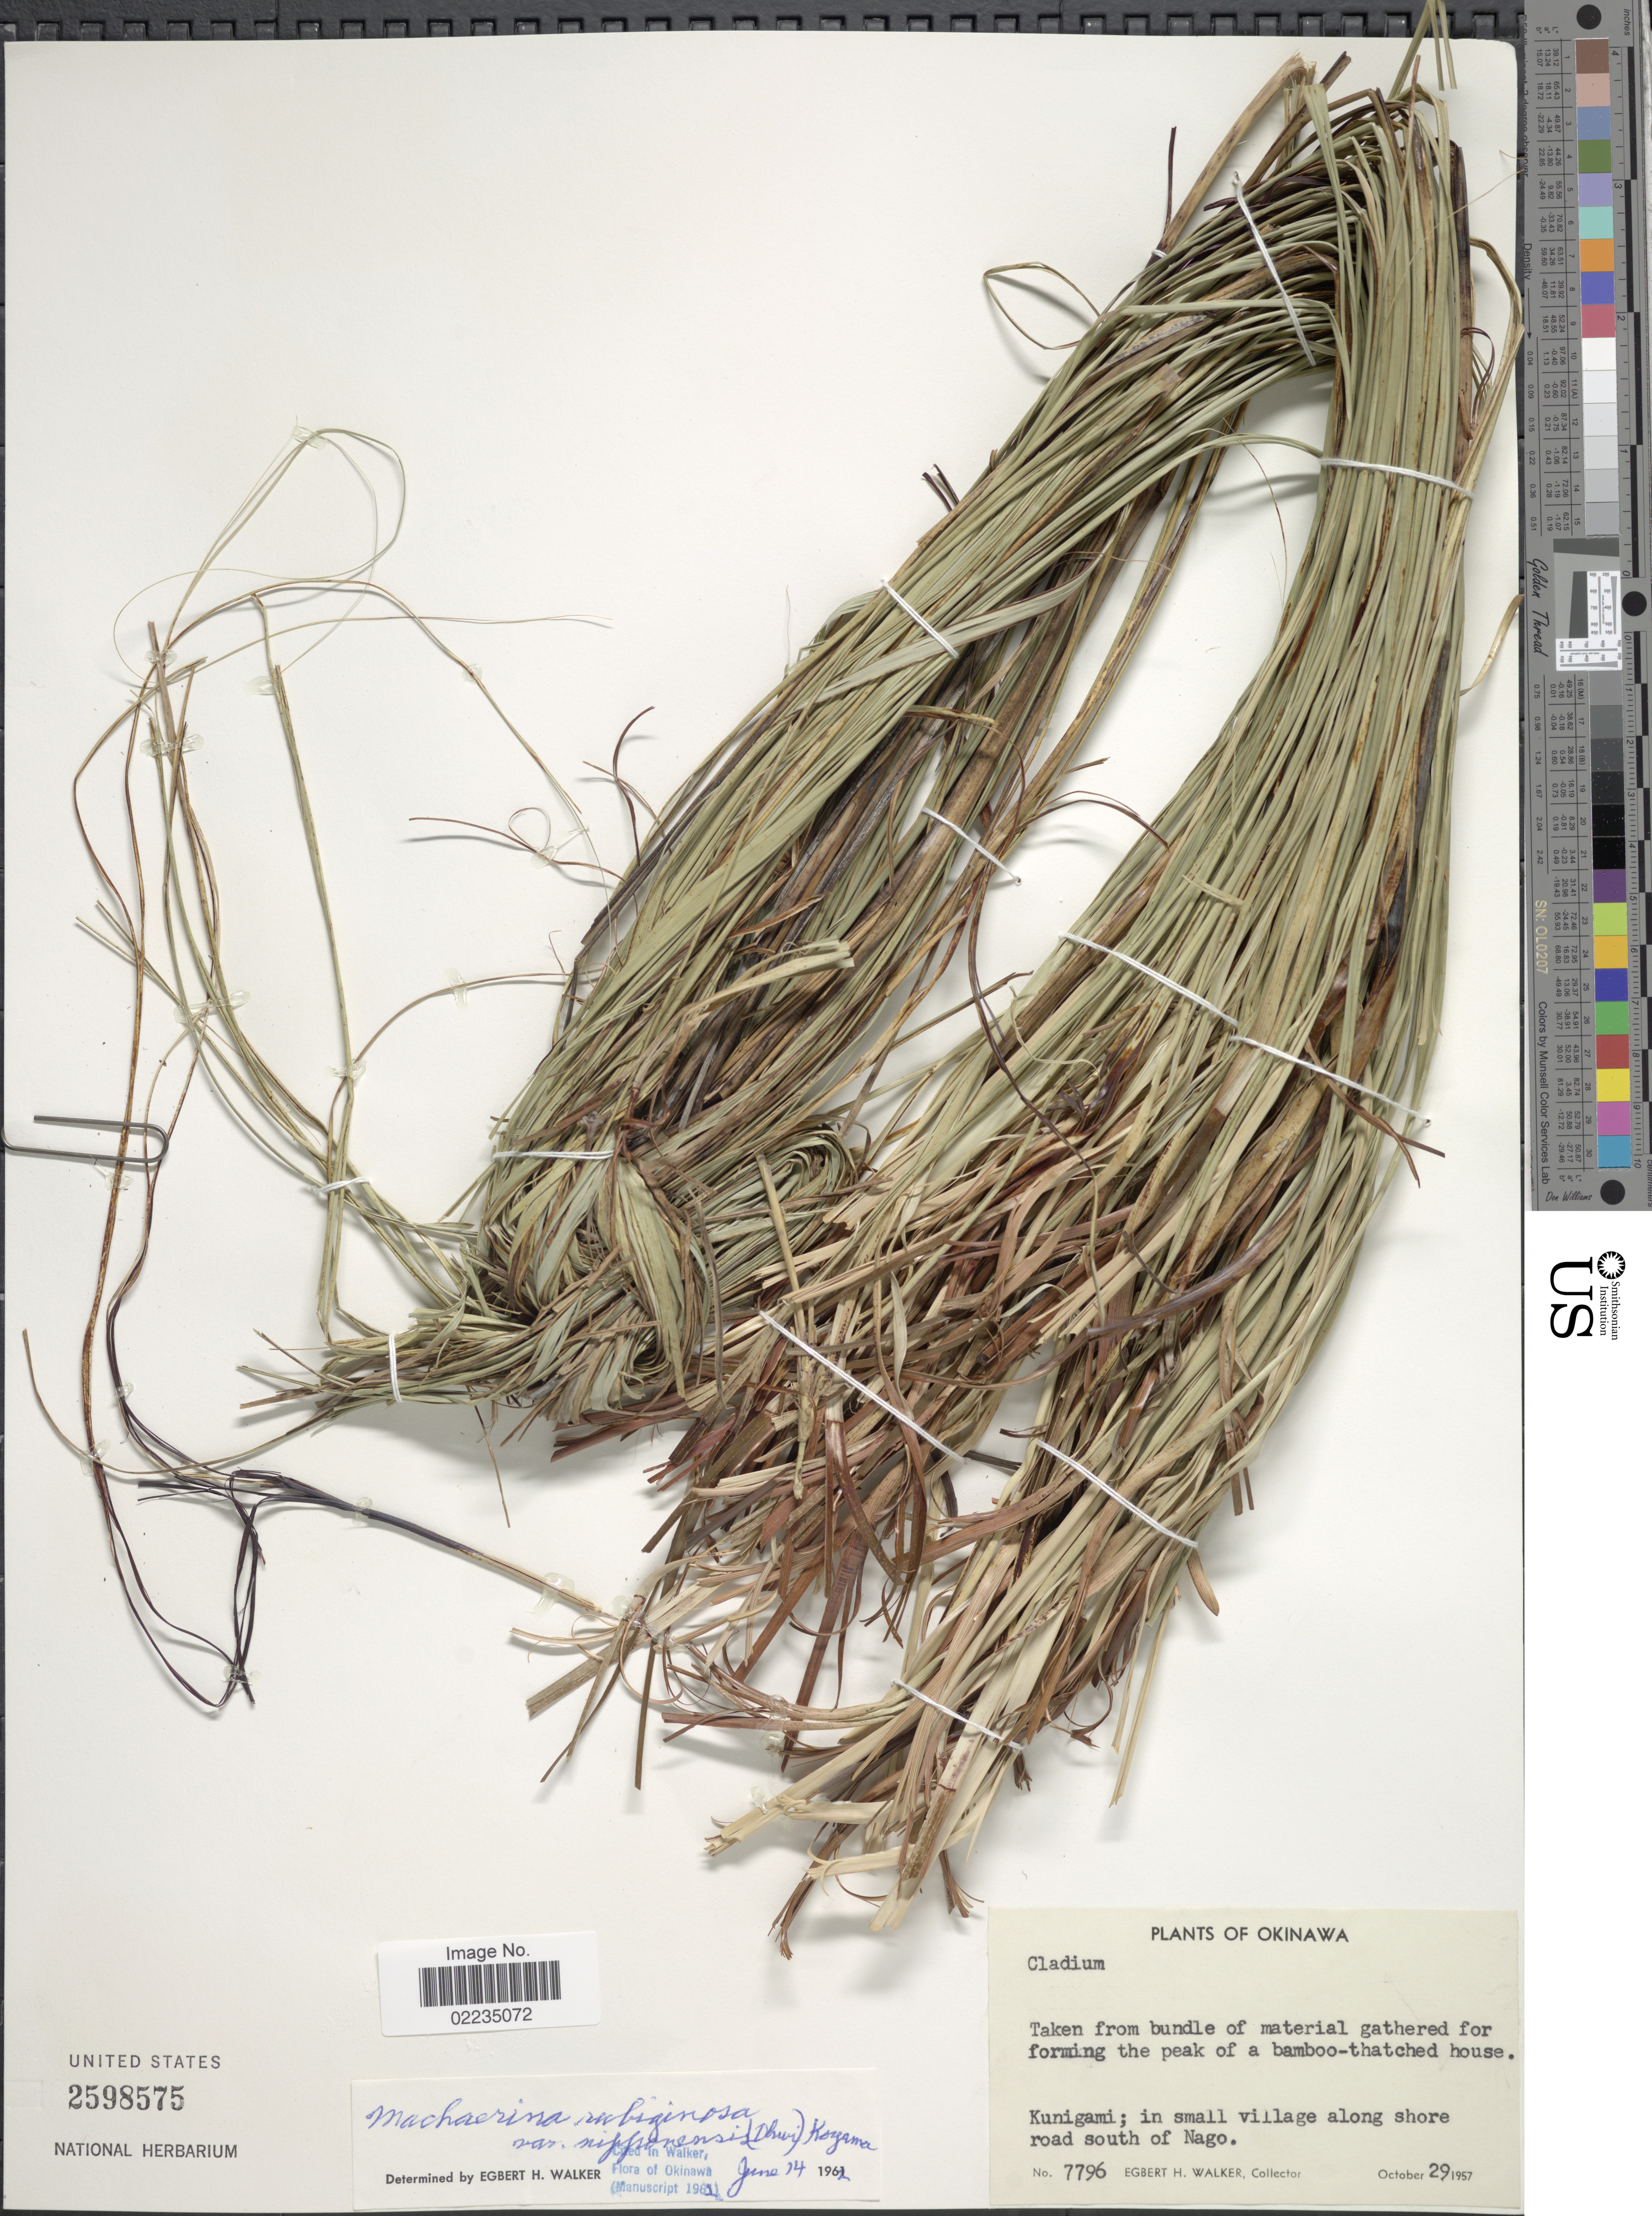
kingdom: Plantae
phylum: Tracheophyta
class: Liliopsida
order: Poales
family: Cyperaceae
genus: Machaerina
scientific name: Machaerina rubiginosa var. nipponensis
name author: (Ohwi) T. Koyama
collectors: E. H. Walker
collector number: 7796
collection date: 1957-10-29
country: Japan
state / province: Okinawa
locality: Okinawa, Kunigami: in small village along shore road south of Nago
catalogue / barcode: US 2589575